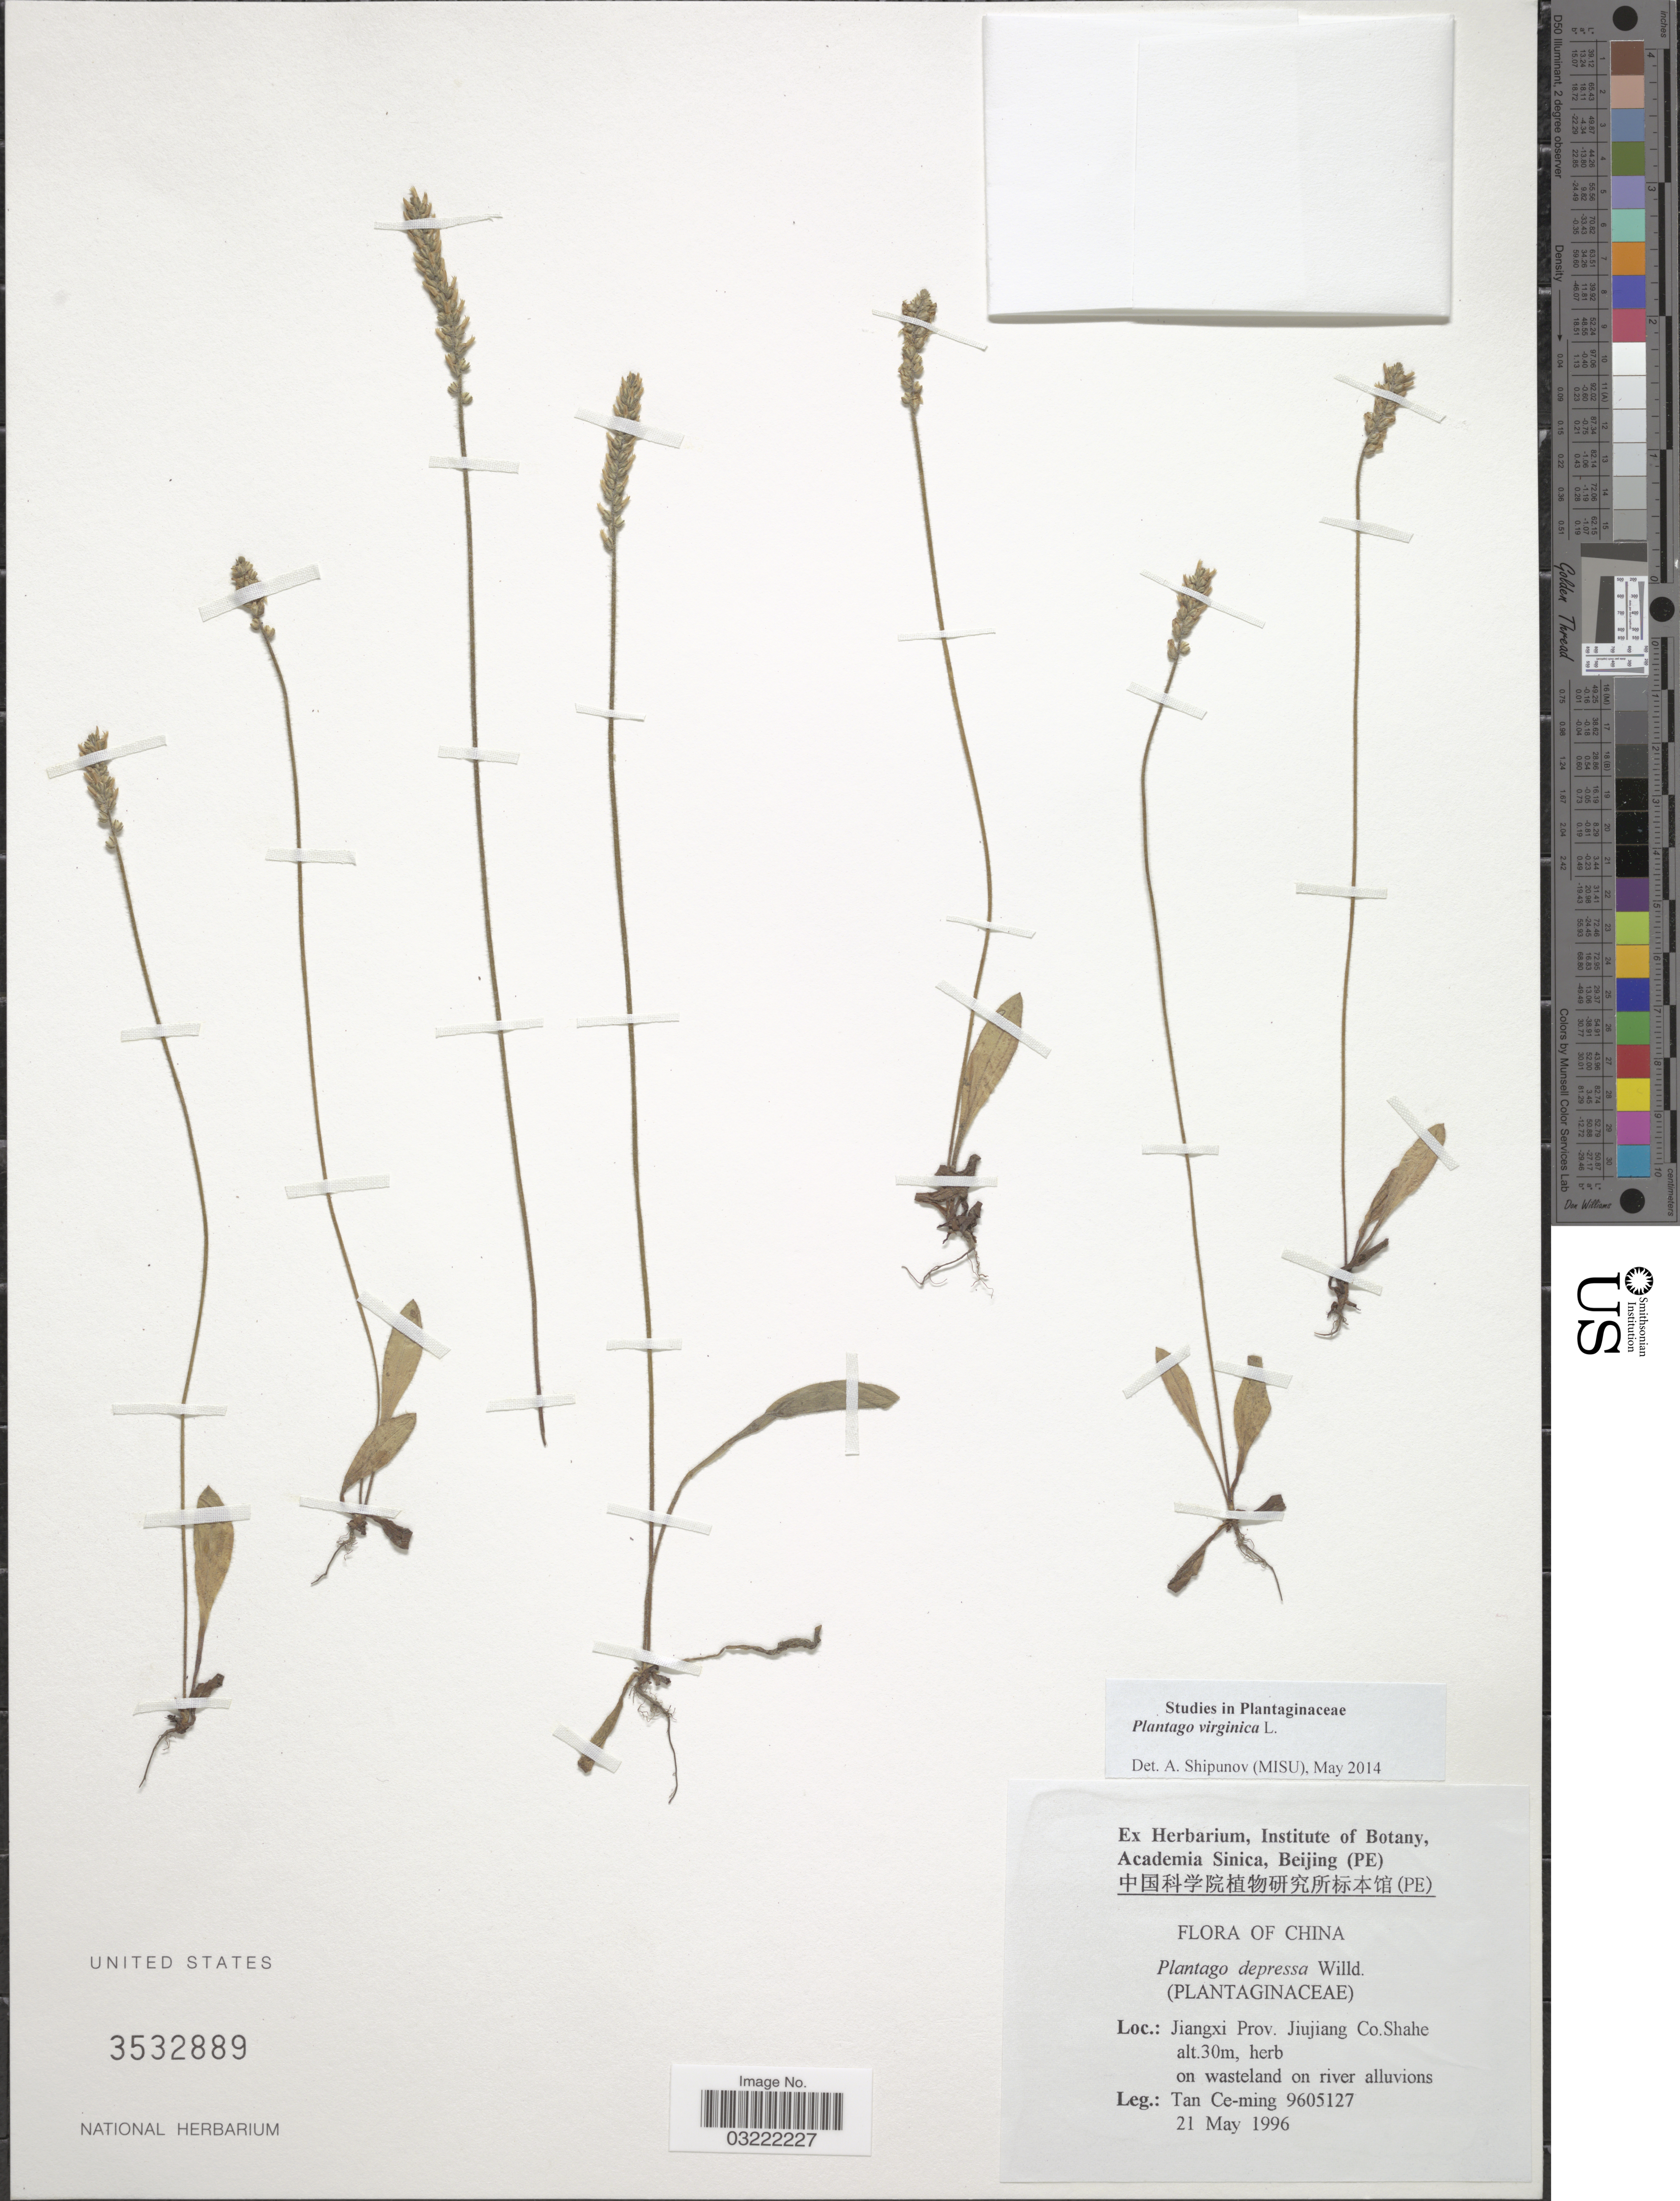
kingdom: Plantae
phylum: Tracheophyta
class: Magnoliopsida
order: Lamiales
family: Plantaginaceae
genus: Plantago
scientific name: Plantago virginica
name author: L.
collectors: Tan Ce-Ming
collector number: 9605127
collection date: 1996-05-21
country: China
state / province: Jiangxi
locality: Jiujiang Co.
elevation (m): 30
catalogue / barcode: US 3532889